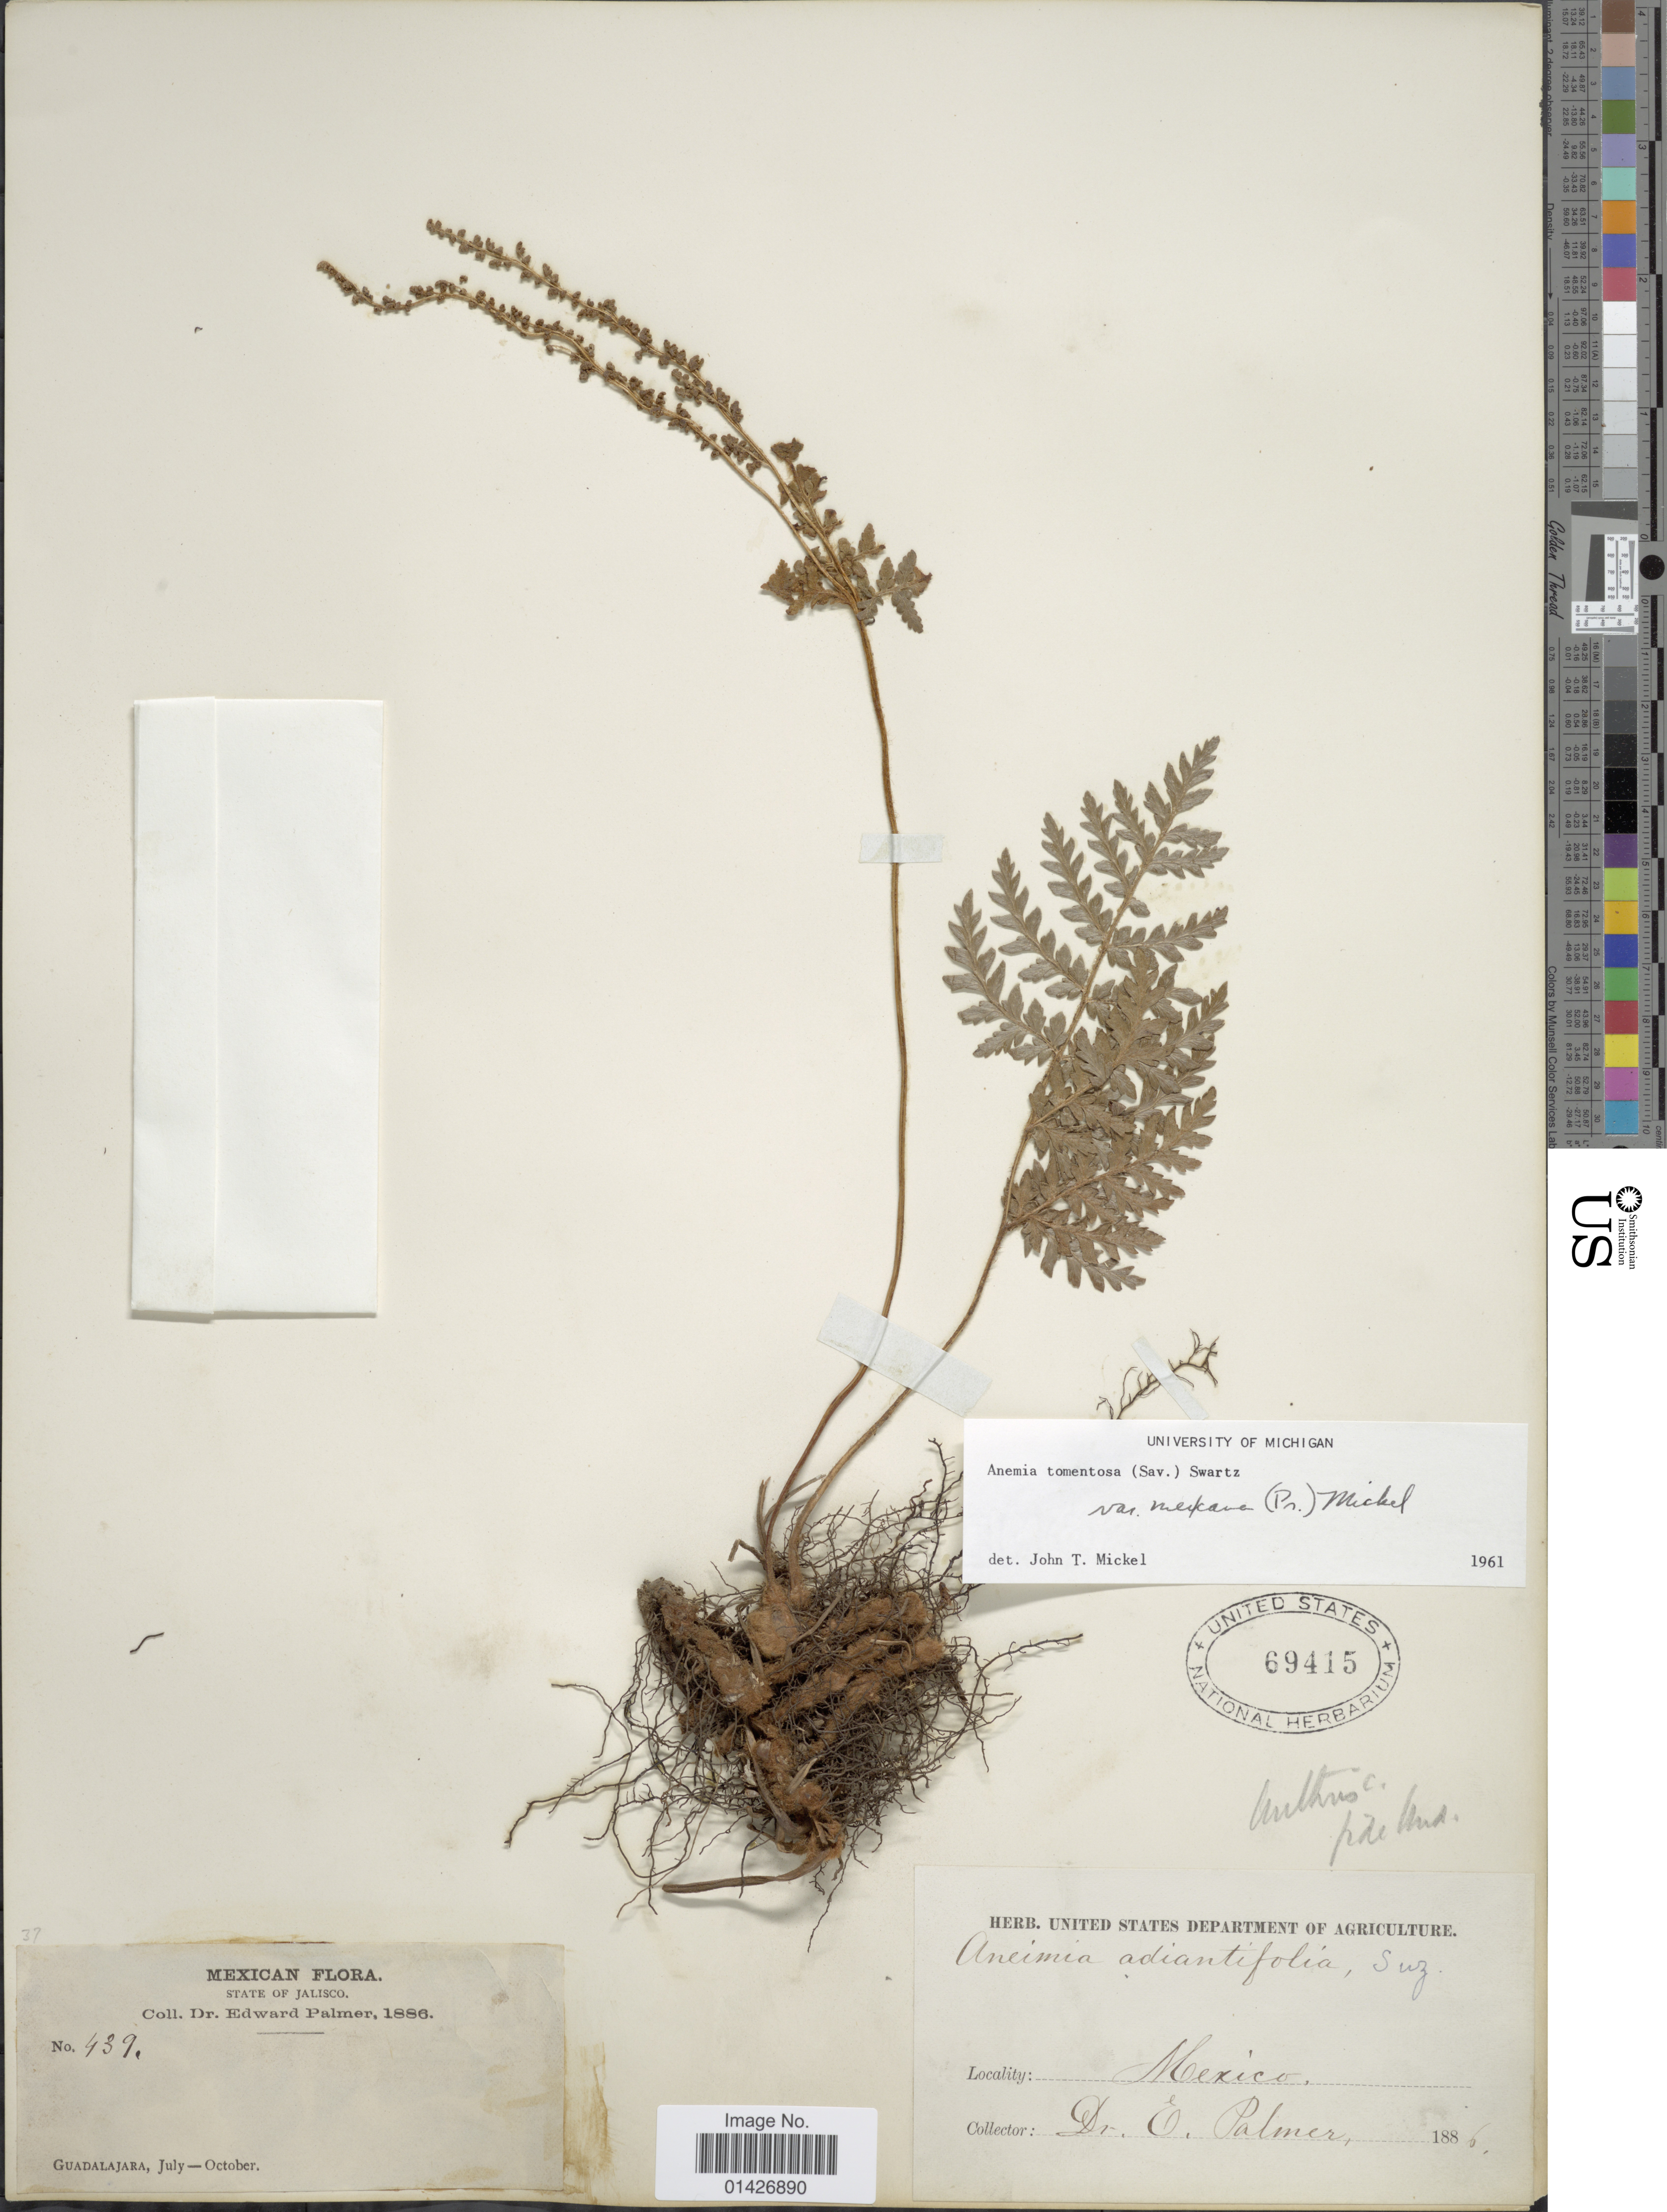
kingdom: Plantae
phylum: Tracheophyta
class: Polypodiopsida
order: Schizaeales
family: Anemiaceae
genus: Anemia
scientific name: Anemia tomentosa var. mexicana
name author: (C. Presl) Mickel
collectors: E. Palmer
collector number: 439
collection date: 1886-07/1886-10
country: Mexico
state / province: Jalisco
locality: Guadalajara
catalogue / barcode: US 69415